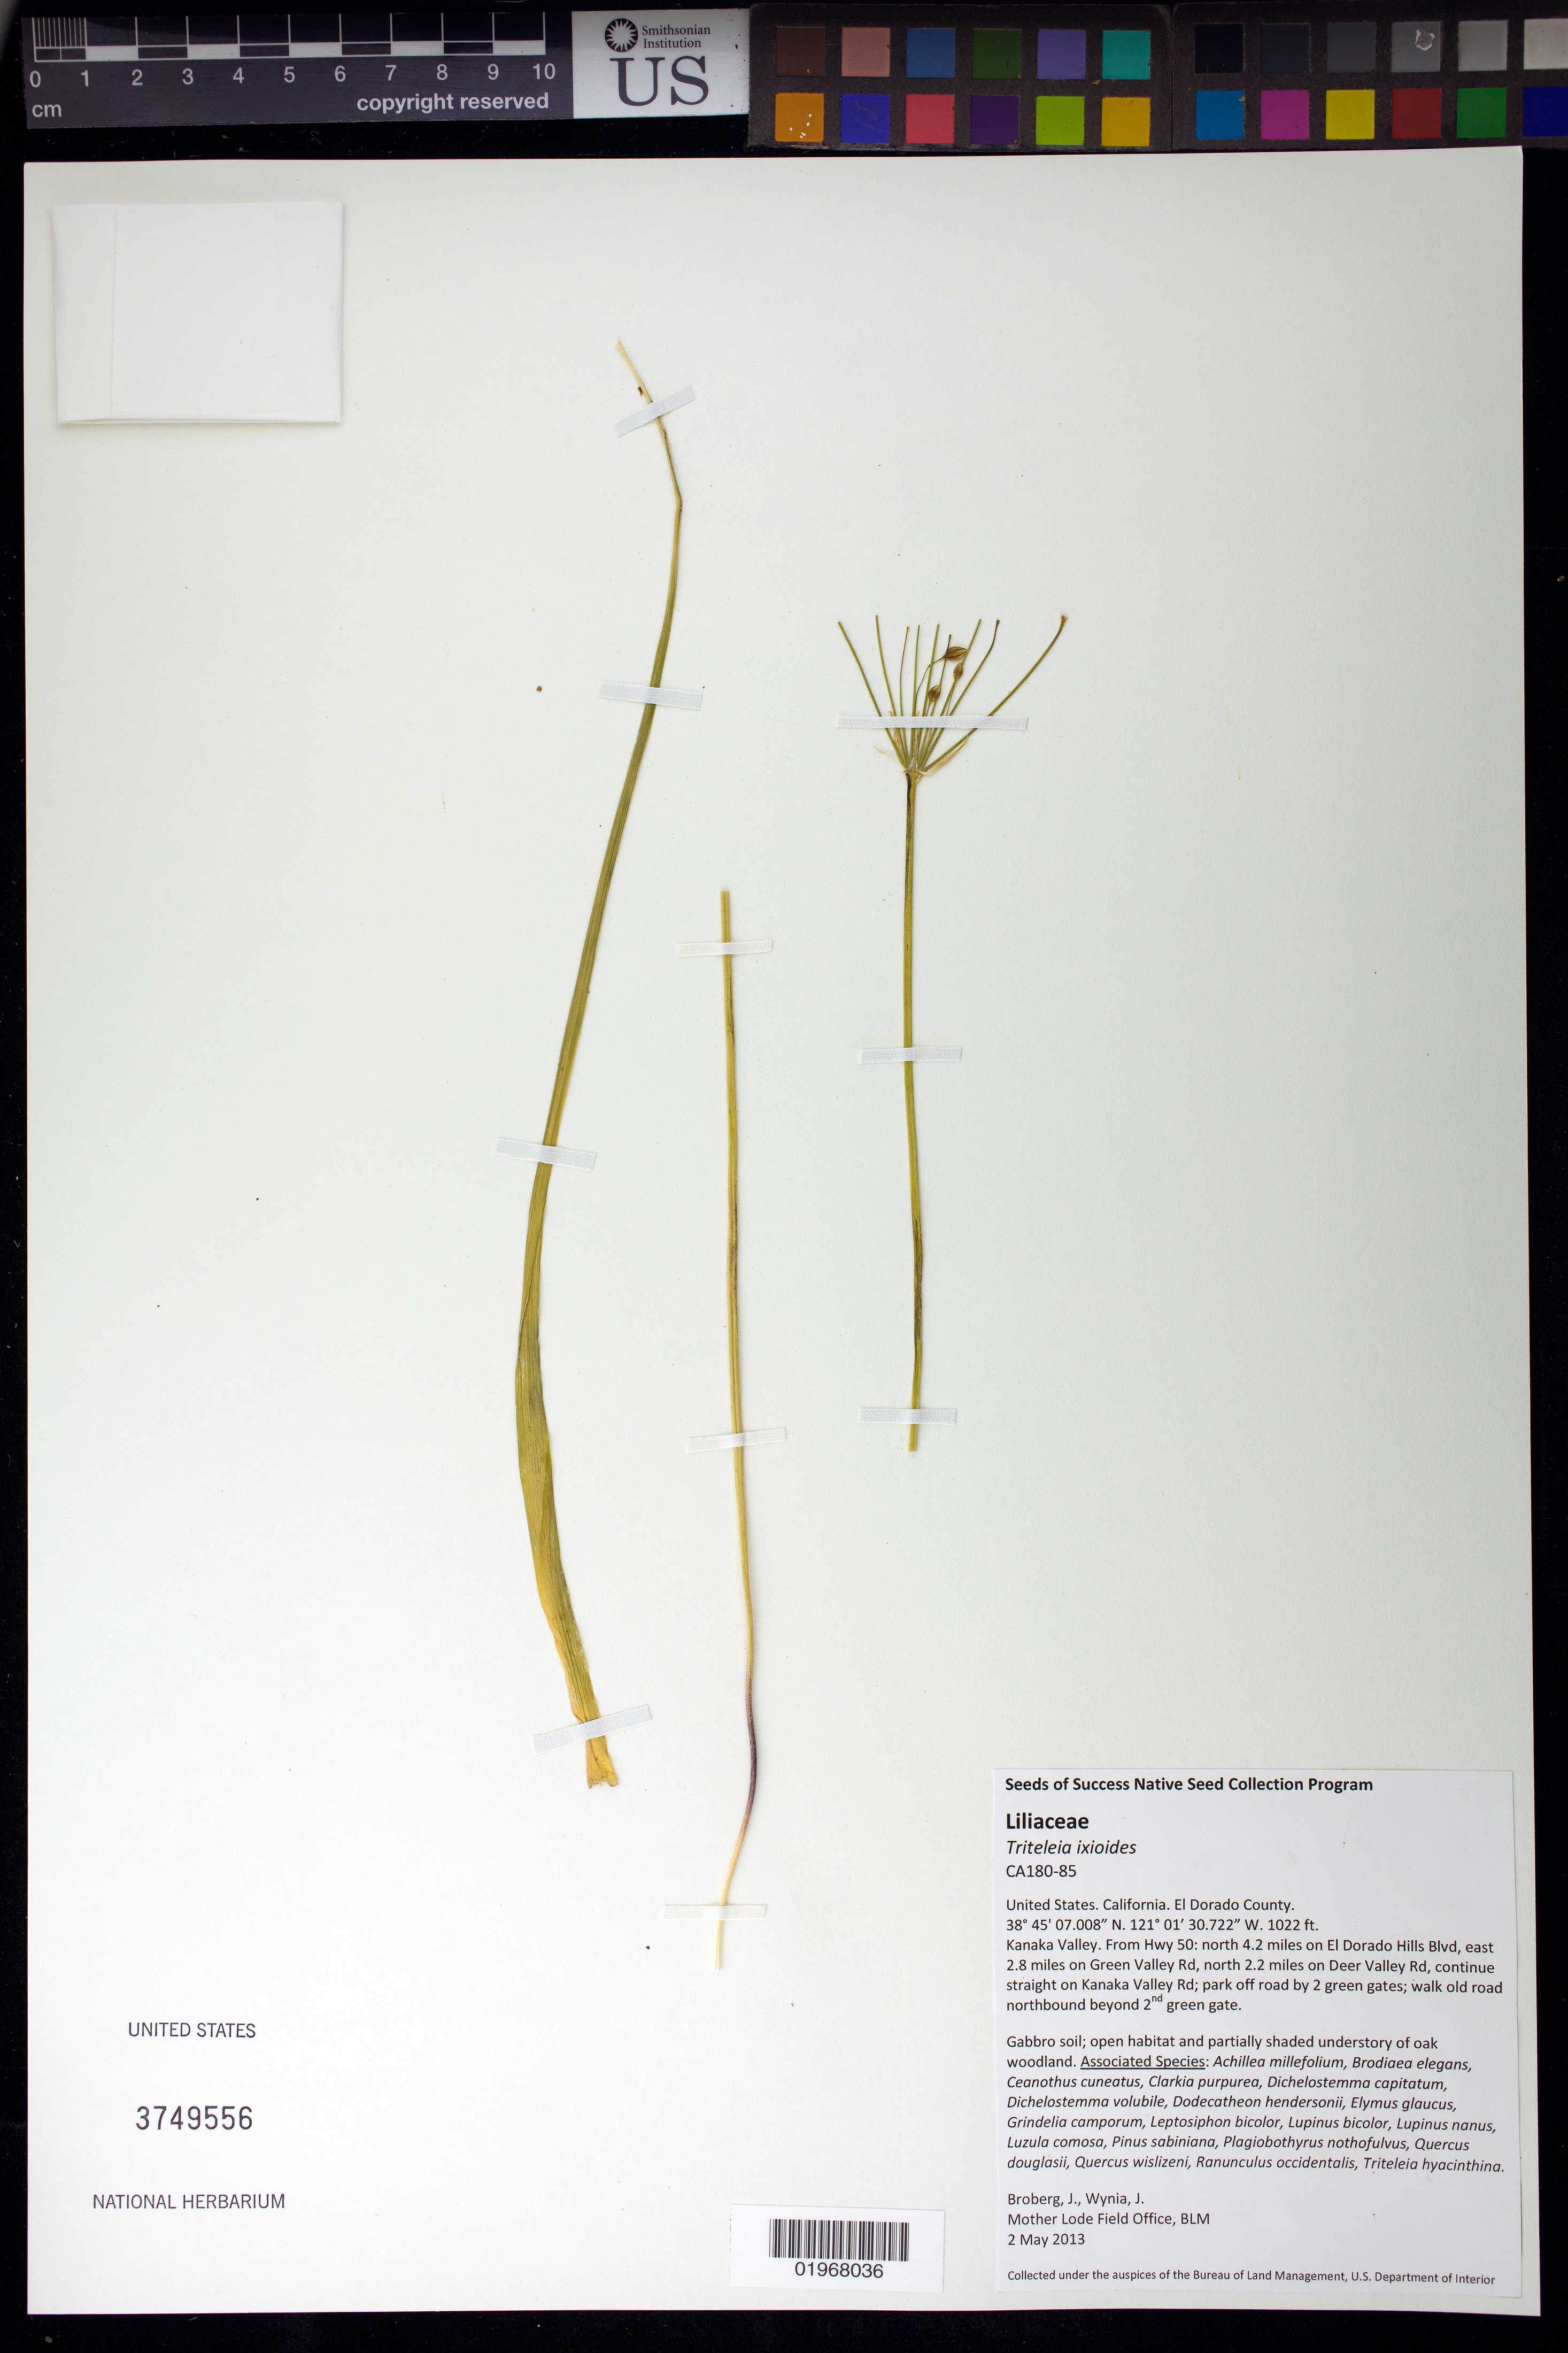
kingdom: Plantae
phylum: Tracheophyta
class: Liliopsida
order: Asparagales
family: Asparagaceae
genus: Triteleia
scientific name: Triteleia ixioides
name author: (R. Br.) Greene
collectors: J. Broberg & J. Wynia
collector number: CA180-85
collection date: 2013-05-02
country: United States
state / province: California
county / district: El Dorado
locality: Kanaka Valley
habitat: Gabbro soil, open habitat and partially shaded understory of oak woodland.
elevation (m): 312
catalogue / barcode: US 3749556